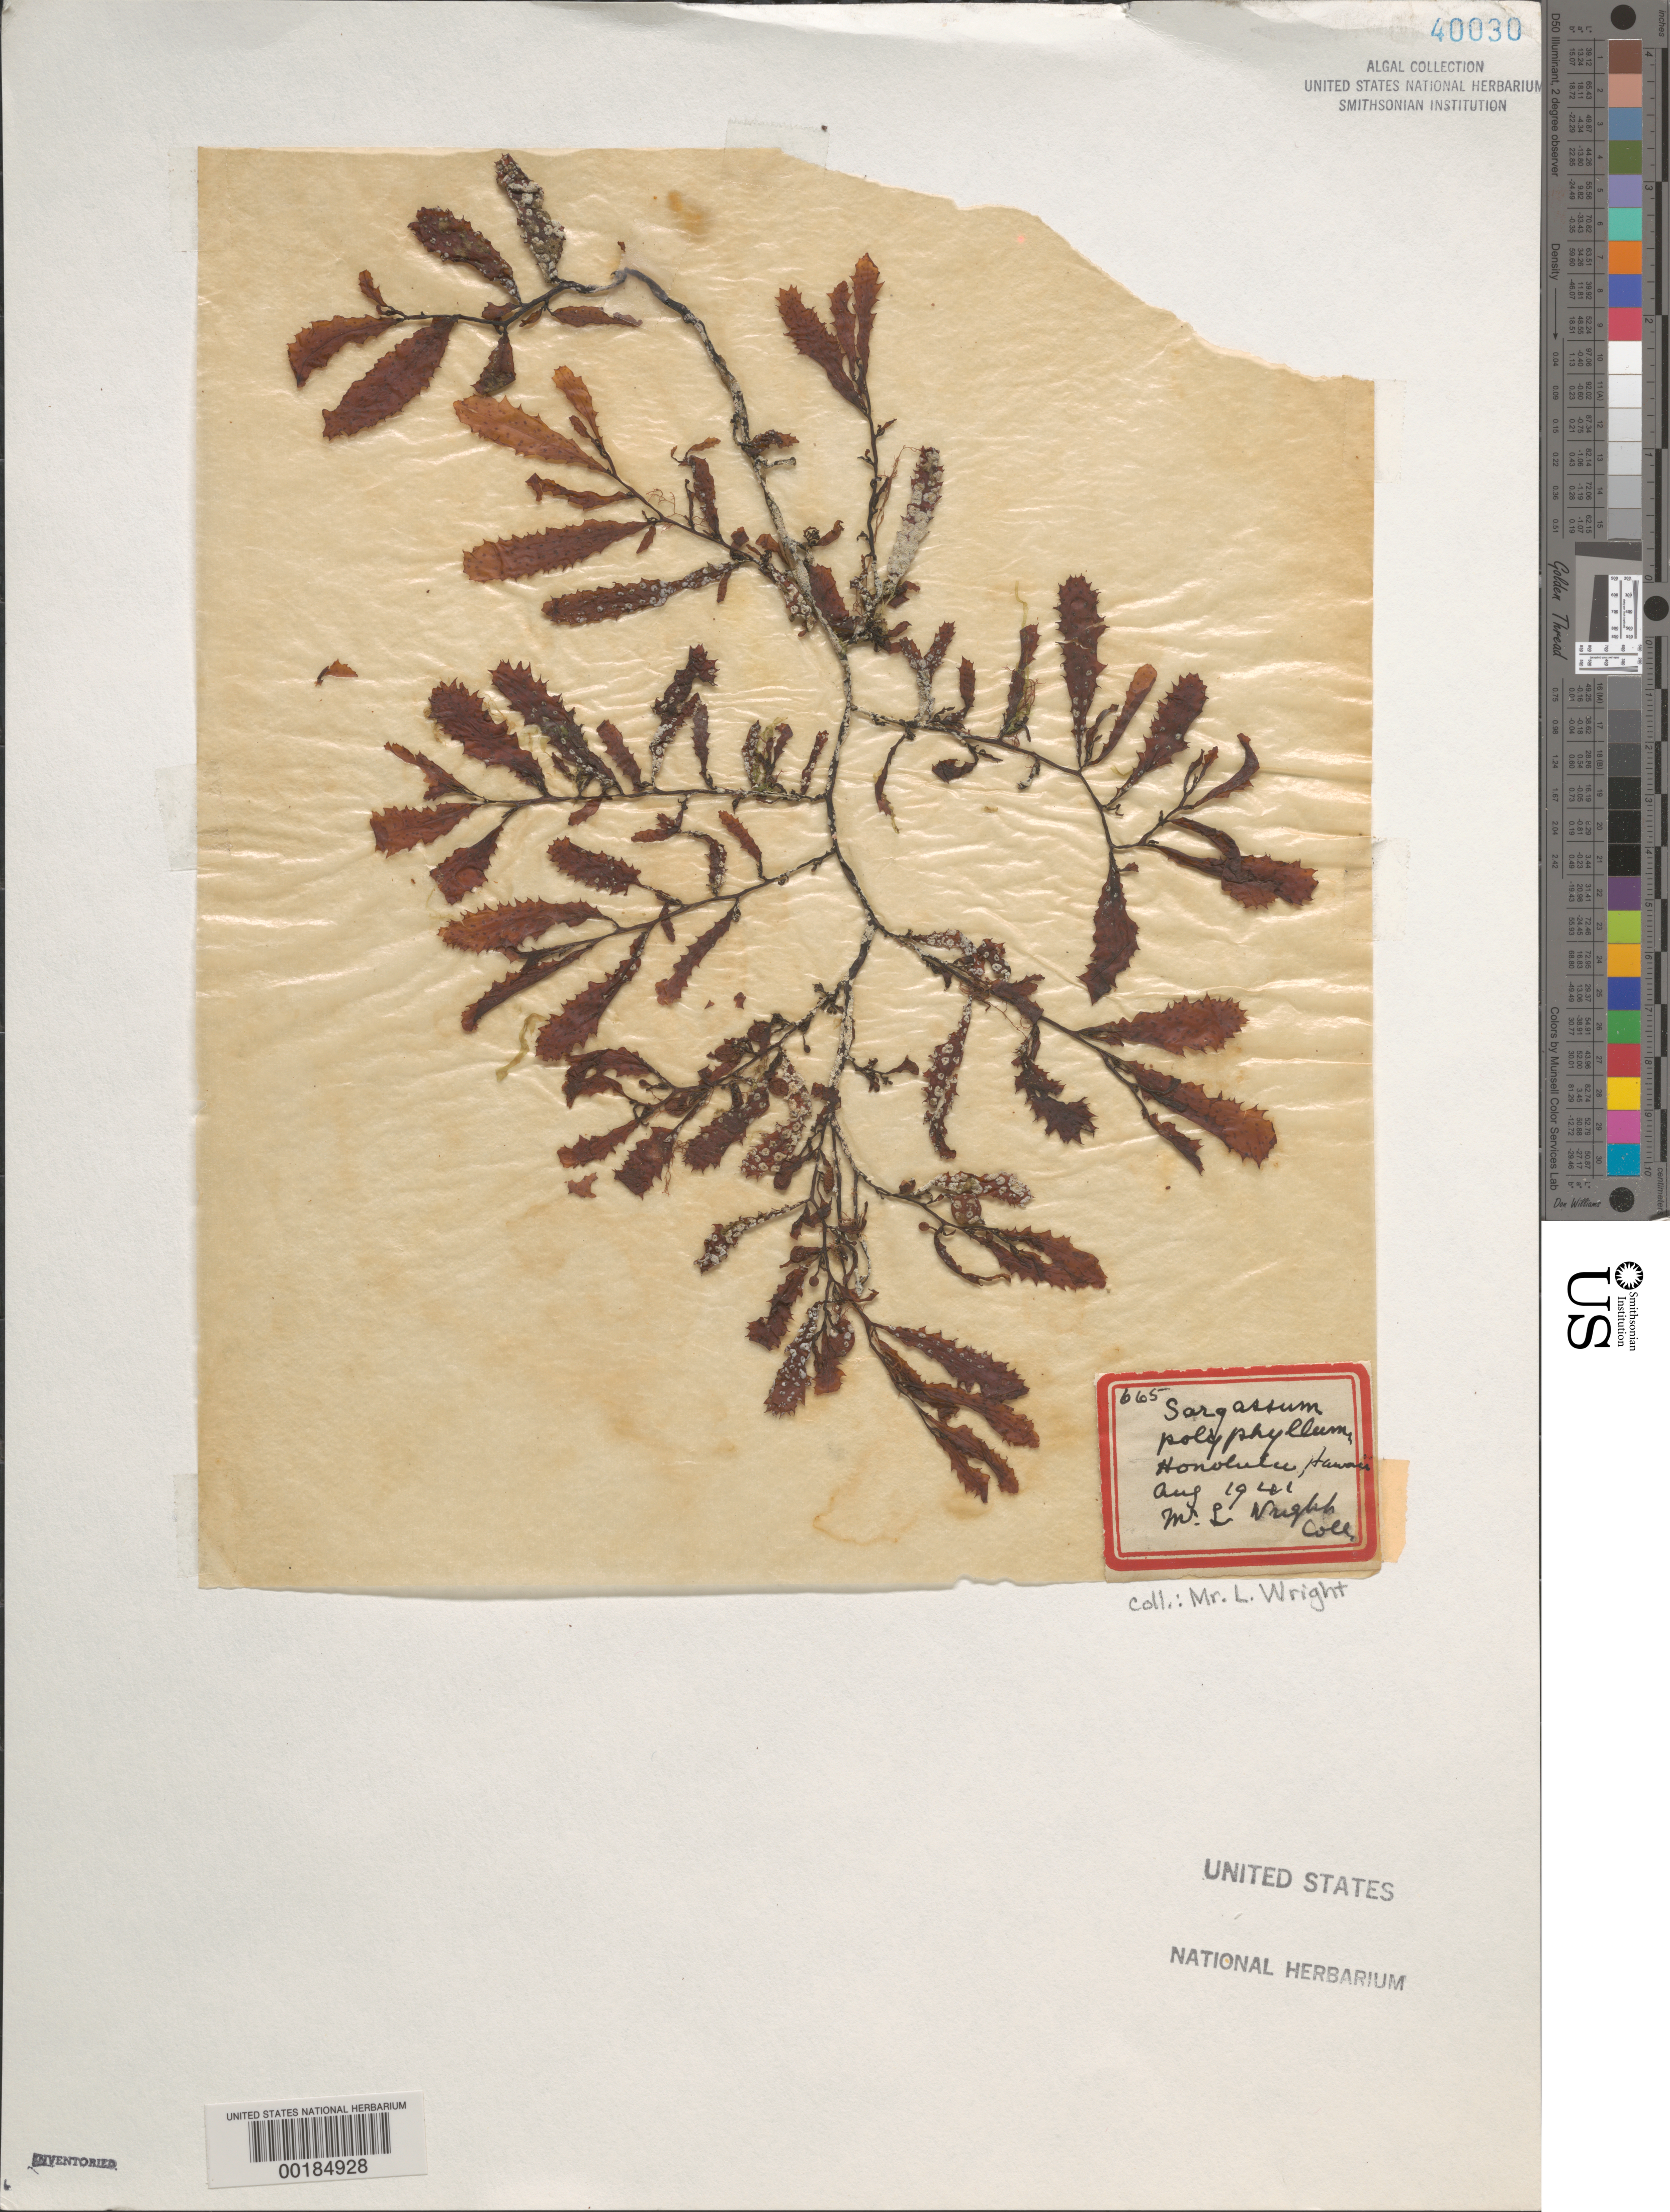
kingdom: Chromista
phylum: Ochrophyta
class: Phaeophyceae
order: Fucales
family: Sargassaceae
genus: Sargassum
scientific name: Sargassum polyphyllum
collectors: L. Wright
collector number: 665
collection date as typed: Aug 1941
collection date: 1941-08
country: United States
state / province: Hawaii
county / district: Honolulu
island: Oahu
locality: Honolulu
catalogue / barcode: US 40030